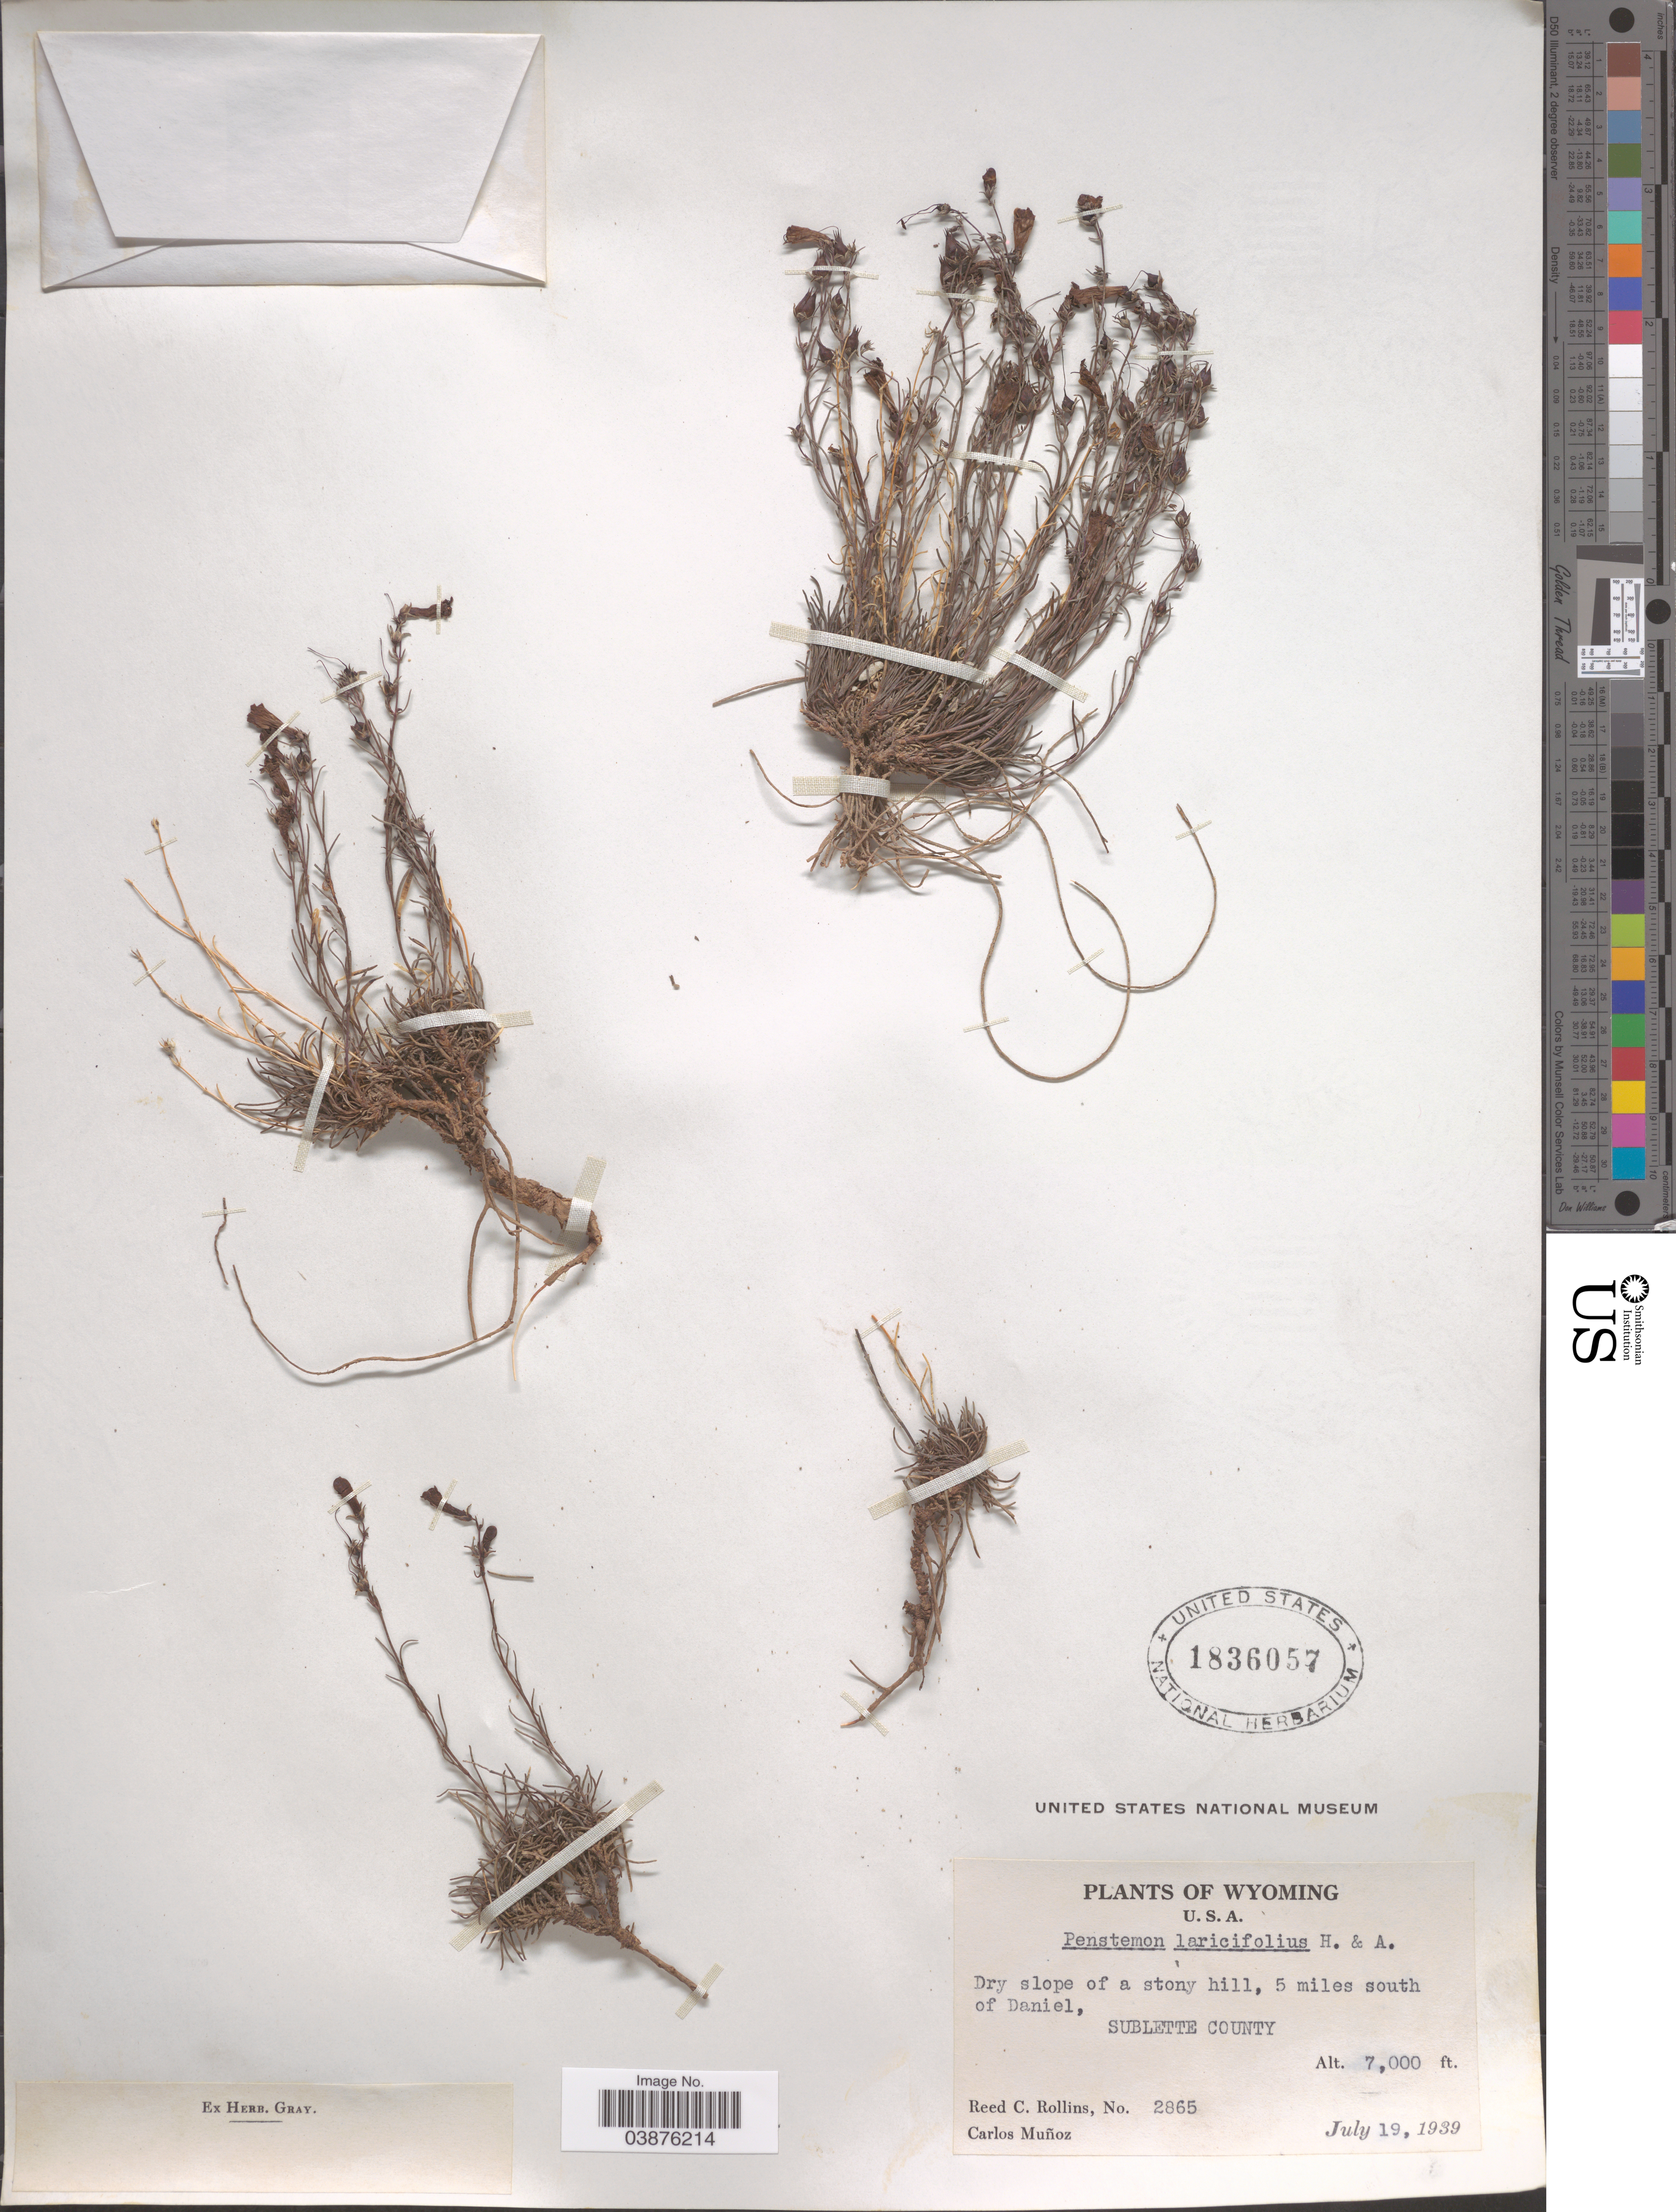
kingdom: Plantae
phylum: Tracheophyta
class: Magnoliopsida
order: Lamiales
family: Plantaginaceae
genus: Penstemon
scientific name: Penstemon laricifolius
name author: Hook. & Arn.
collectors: R. C. Rollins & C. Muñoz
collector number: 2865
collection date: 1939-07-19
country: United States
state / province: Wyoming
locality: Dry slope of a stony hill, 5 miles south of Daniel, Sublette County.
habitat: dry slope of a stony hill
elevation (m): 2134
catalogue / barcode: US 1836057